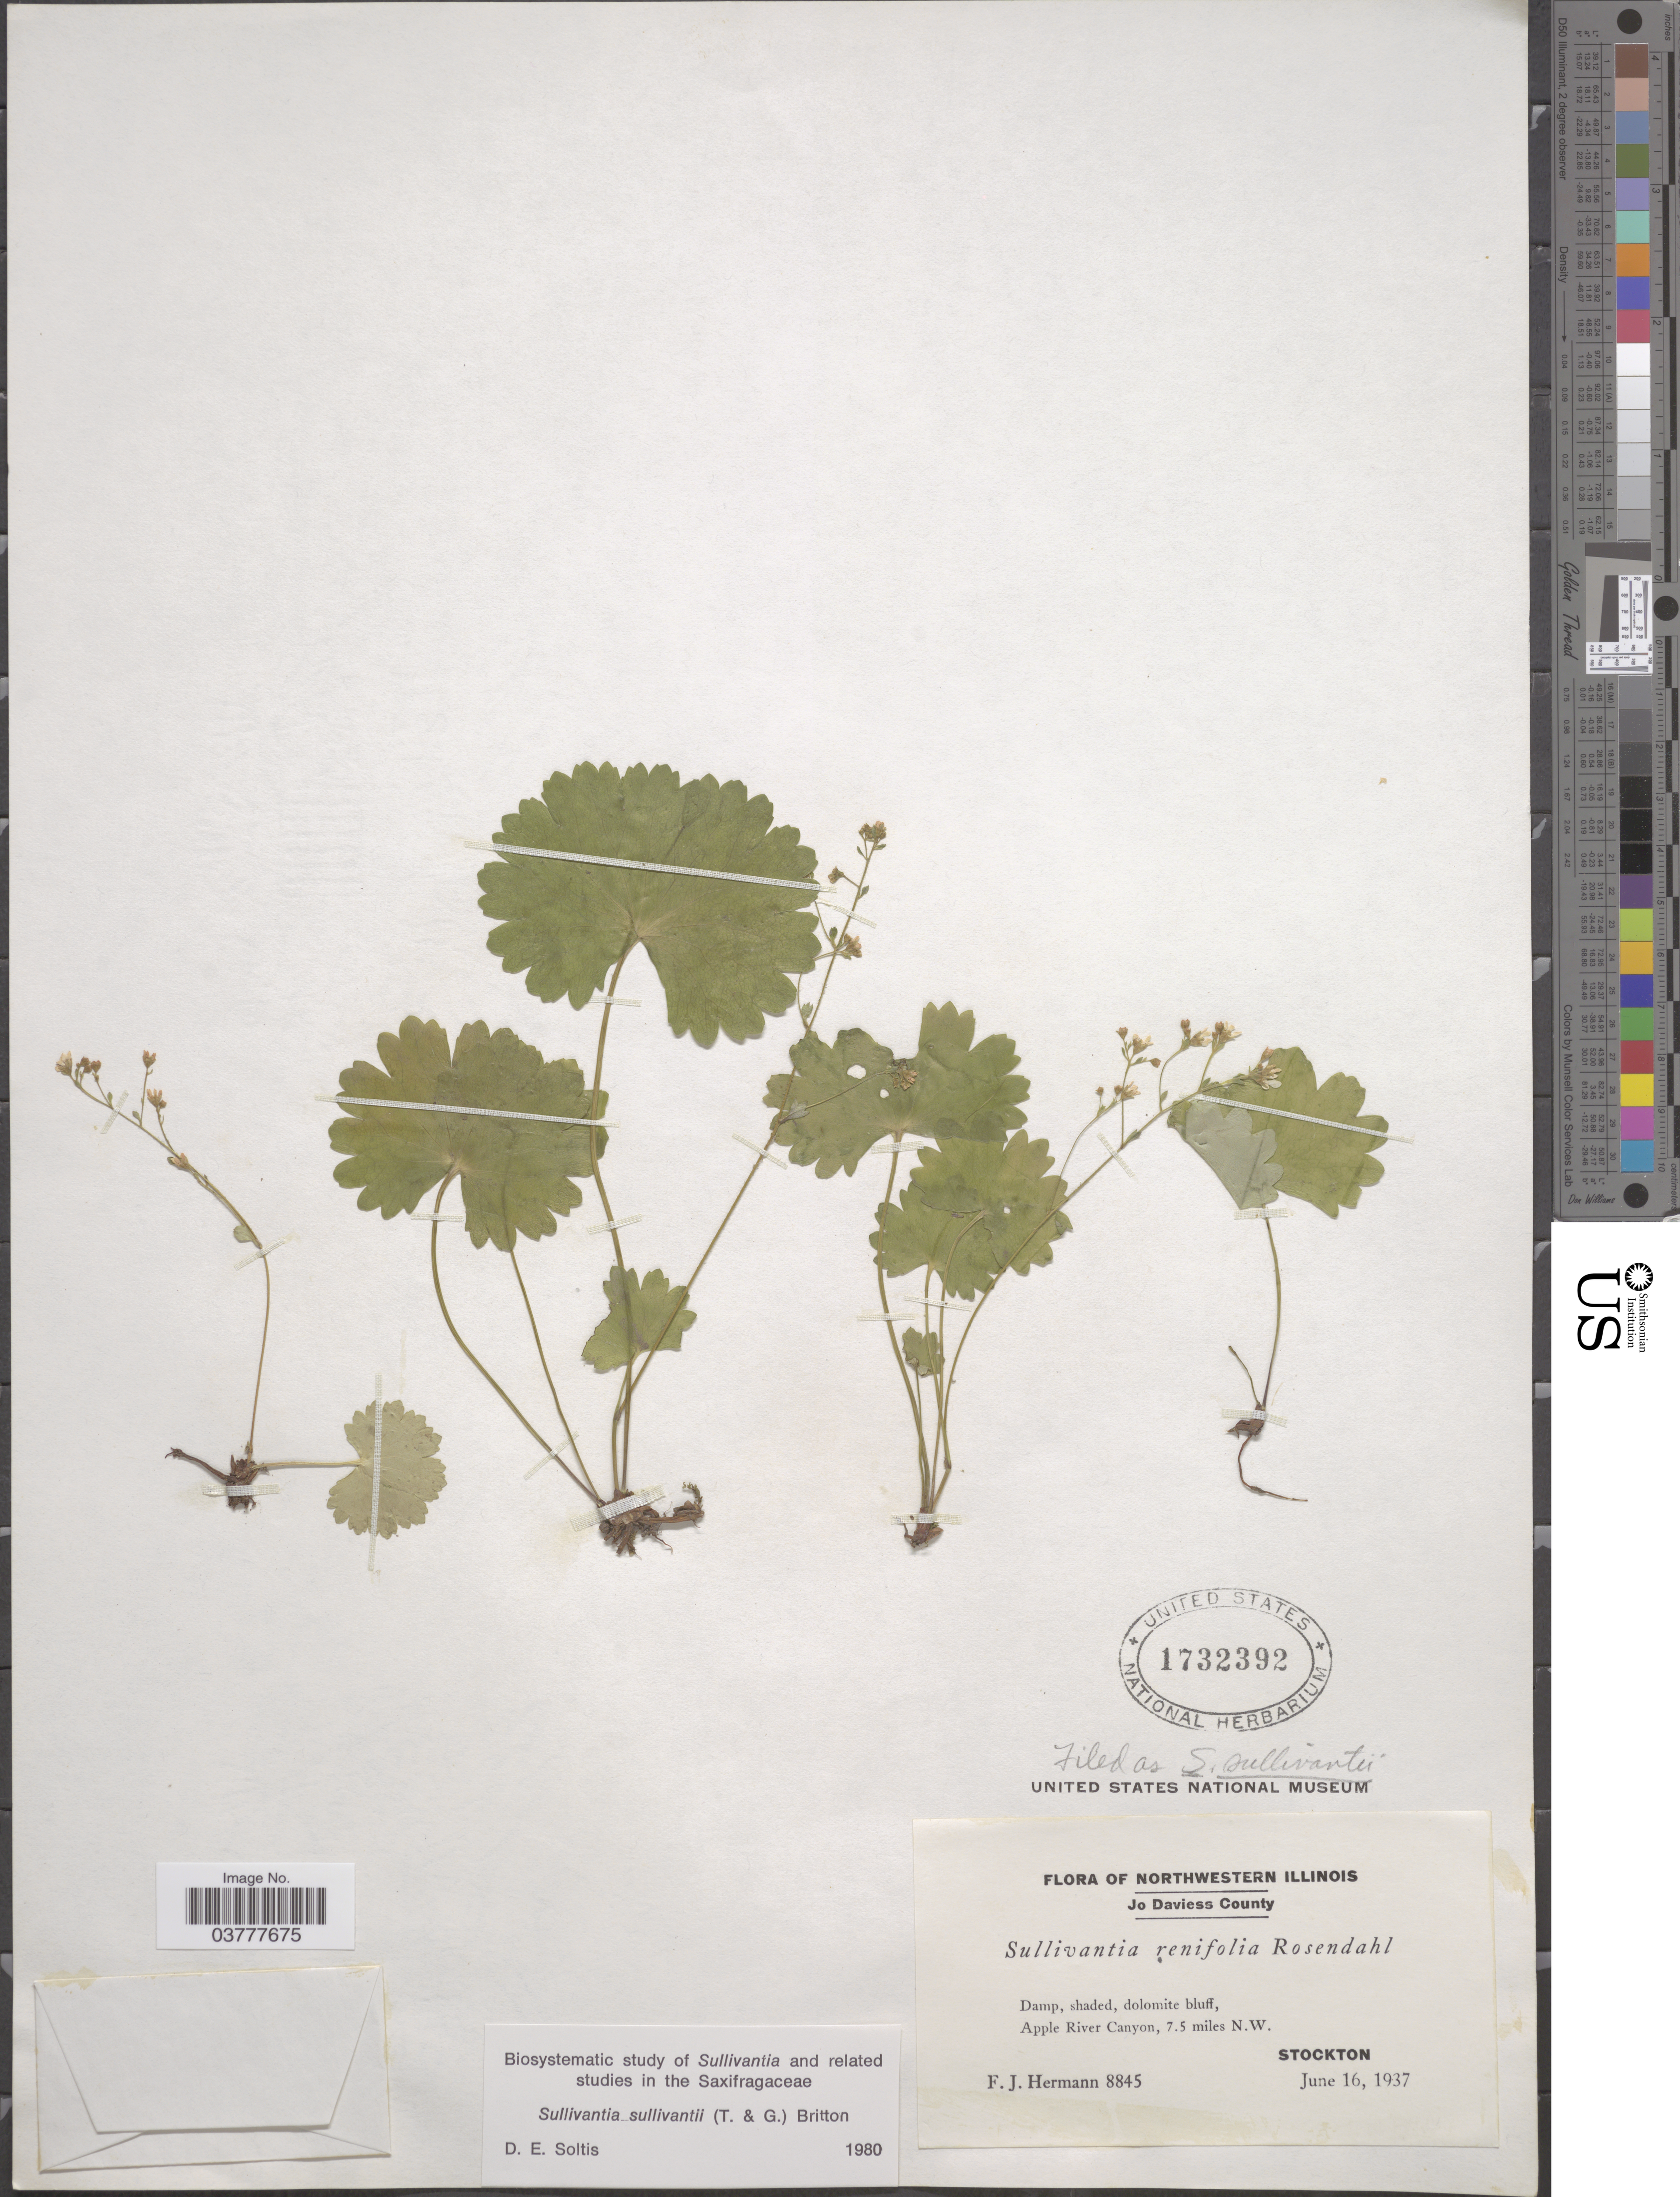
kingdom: Plantae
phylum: Tracheophyta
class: Magnoliopsida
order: Saxifragales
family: Saxifragaceae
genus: Sullivantia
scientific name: Sullivantia sullivantii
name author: (Torr. & A. Gray) Britton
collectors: F. J. Hermann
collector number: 8845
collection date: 1937-06-16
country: United States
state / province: Illinois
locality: Northwestern Illinois. Jo Daviess County. Apple River Canyon, 7.5 miles N.W. Stockton.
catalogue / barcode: US 1732392